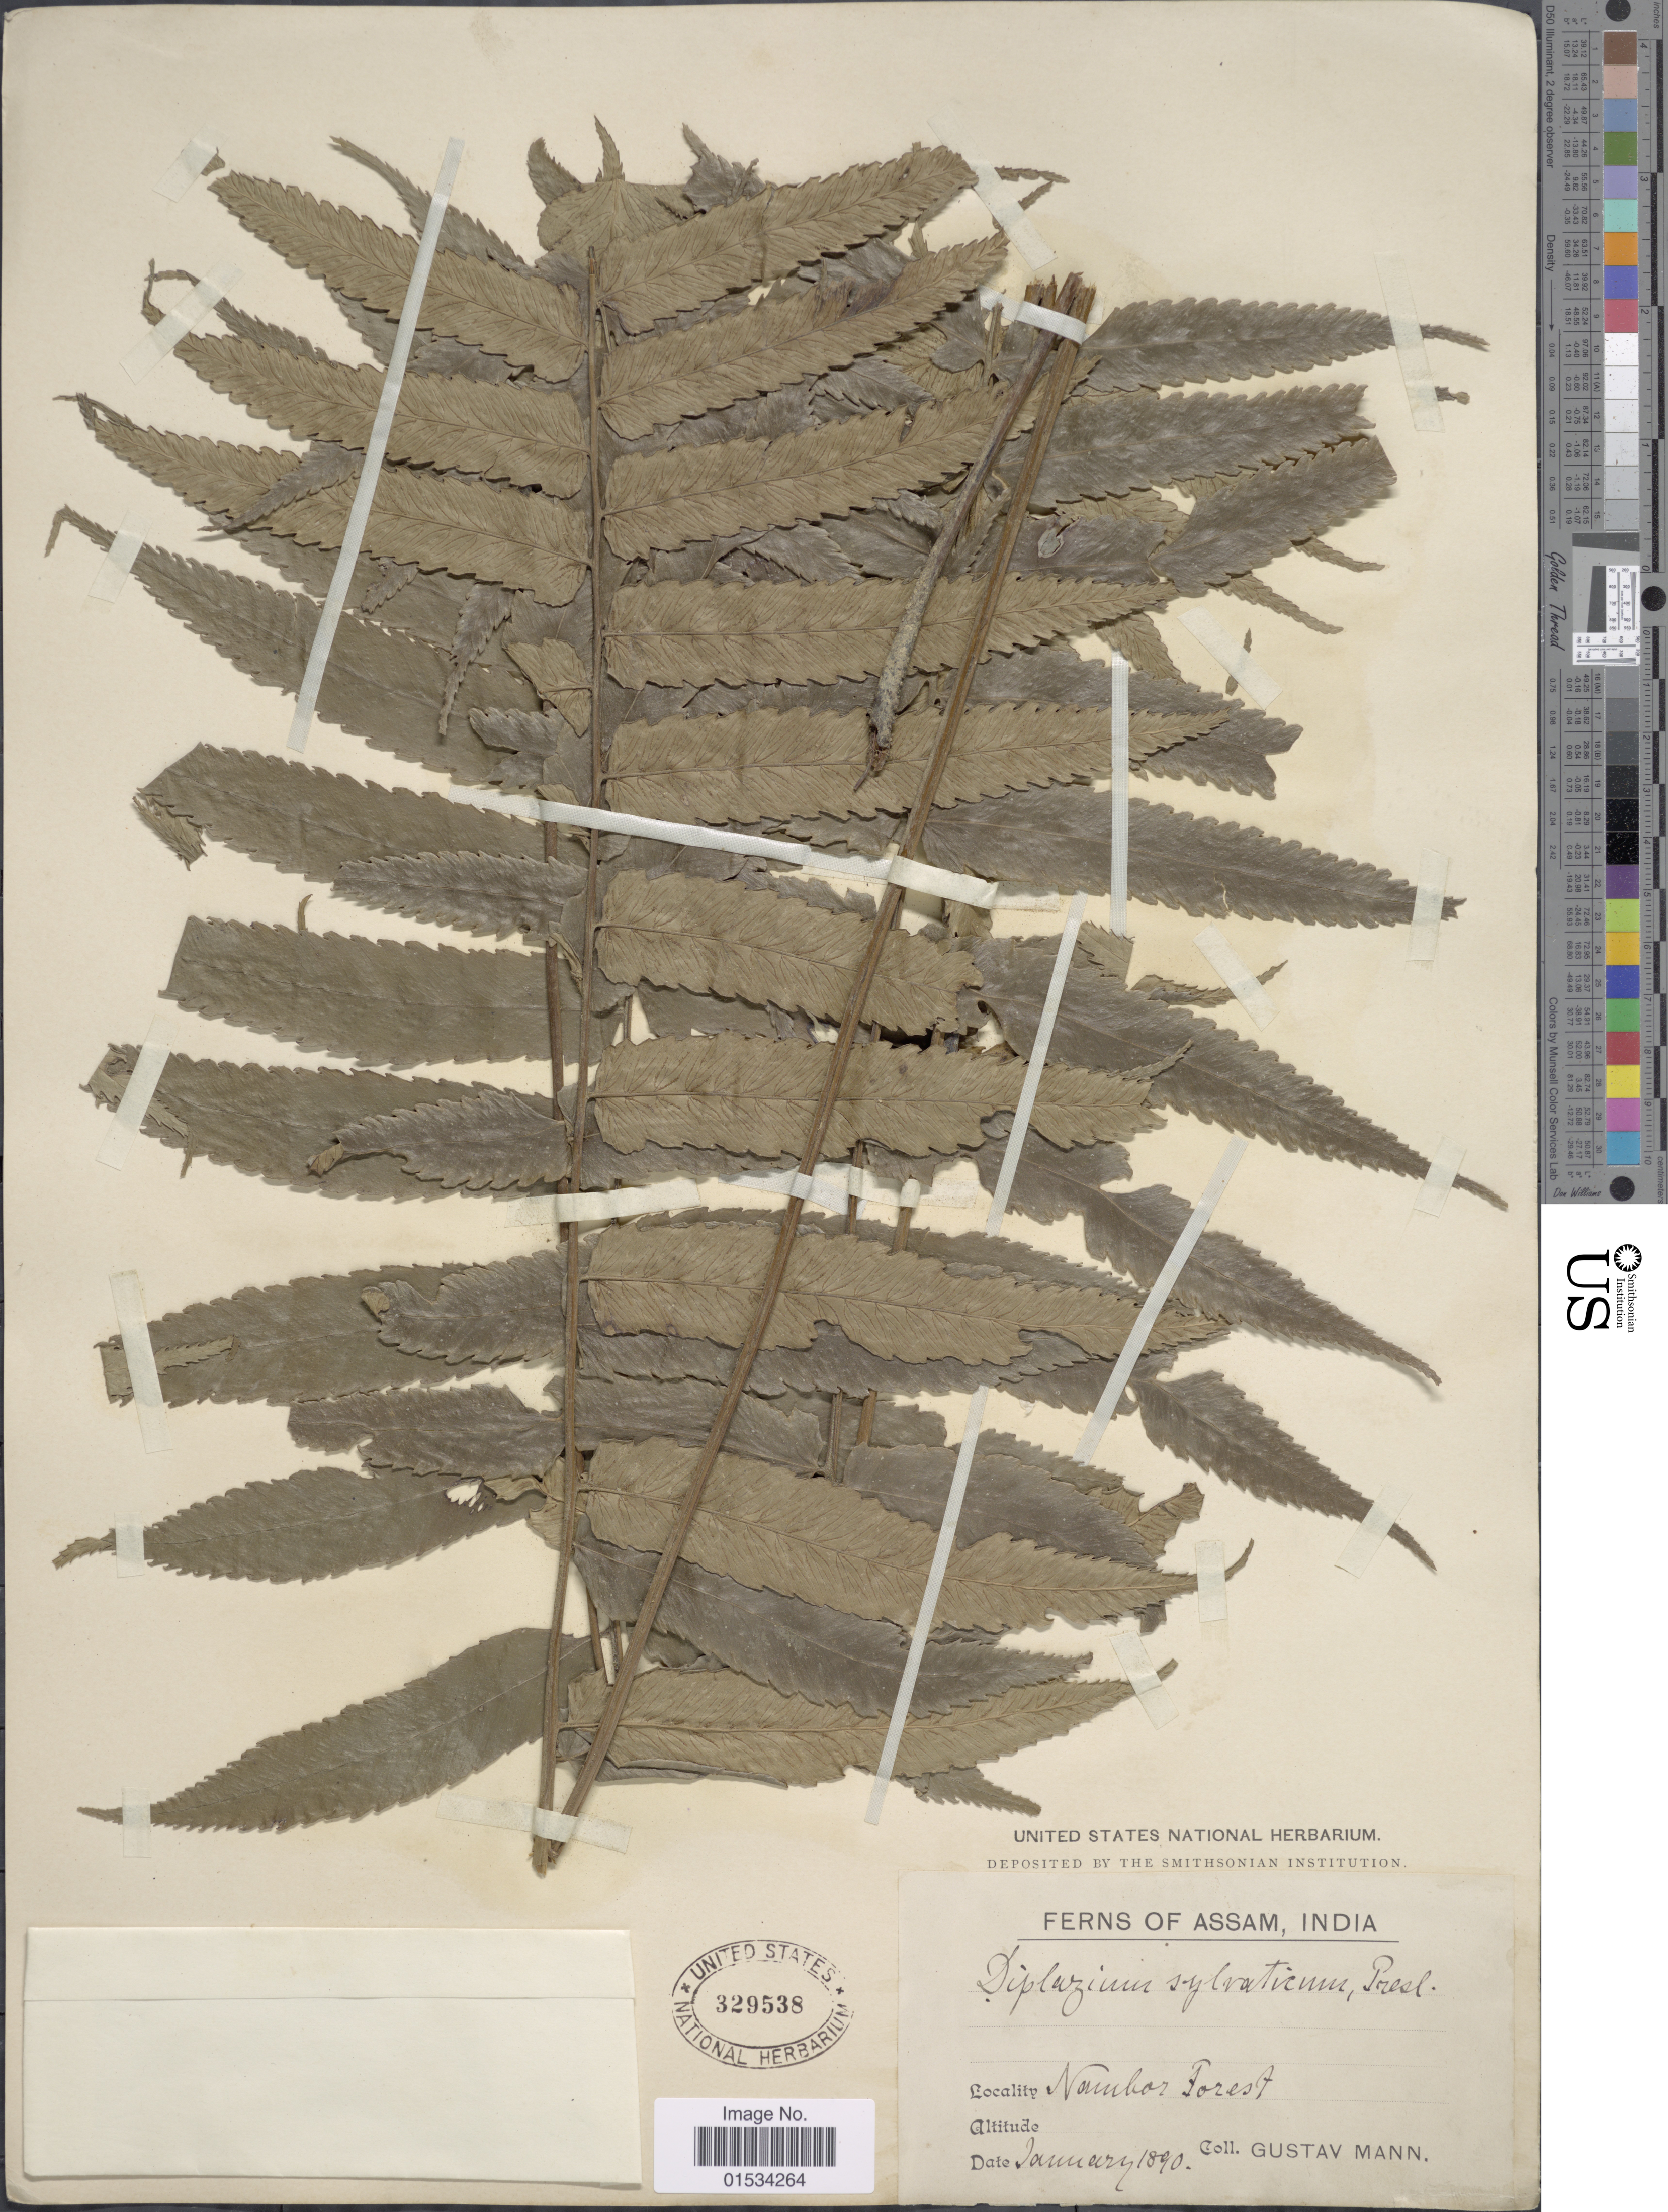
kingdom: Plantae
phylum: Tracheophyta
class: Polypodiopsida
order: Polypodiales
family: Athyriaceae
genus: Diplazium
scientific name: Diplazium silvaticum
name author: Christ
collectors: G. Mann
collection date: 1890-01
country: India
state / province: Assam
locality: Nambor forest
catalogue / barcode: US 329538